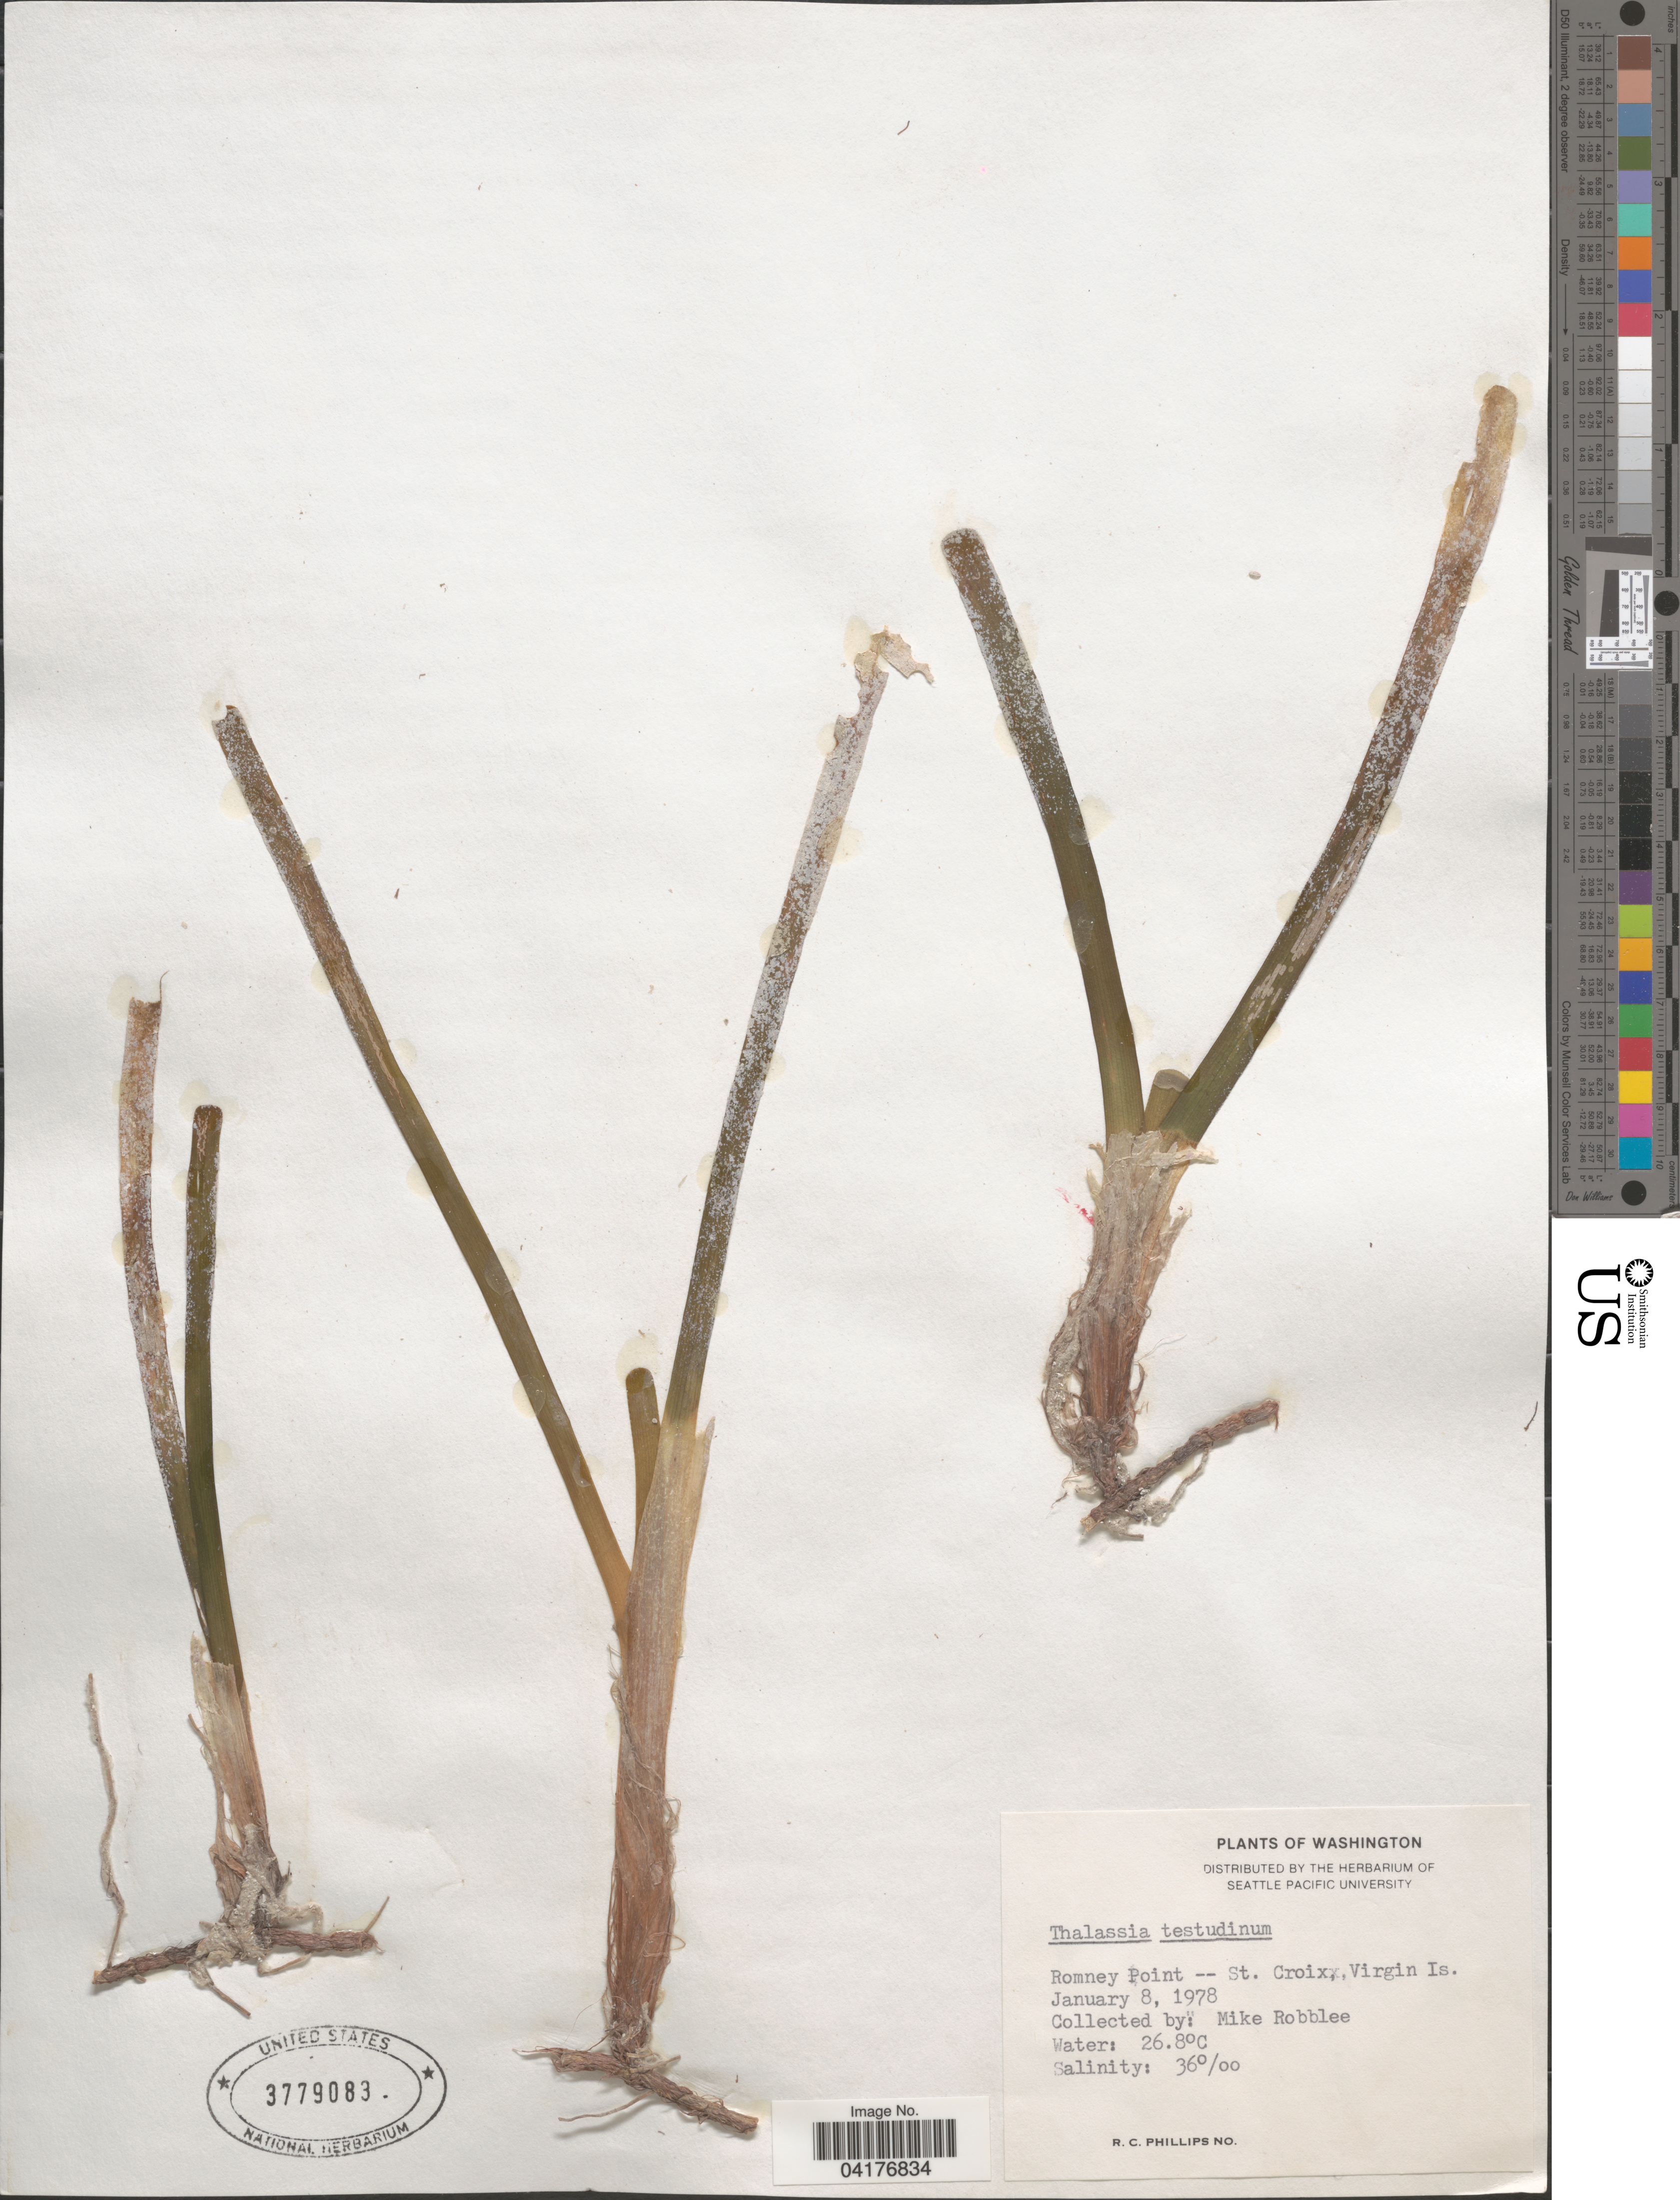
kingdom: Plantae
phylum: Tracheophyta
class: Liliopsida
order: Alismatales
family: Hydrocharitaceae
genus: Thalassia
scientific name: Thalassia testudinum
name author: Banks & Sol. ex K.D. Koenig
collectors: M. Robblee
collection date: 1978-01-08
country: U.S. Virgin Islands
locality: Romney Point -- St. Croix, Virgin Is.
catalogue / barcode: US 3779083